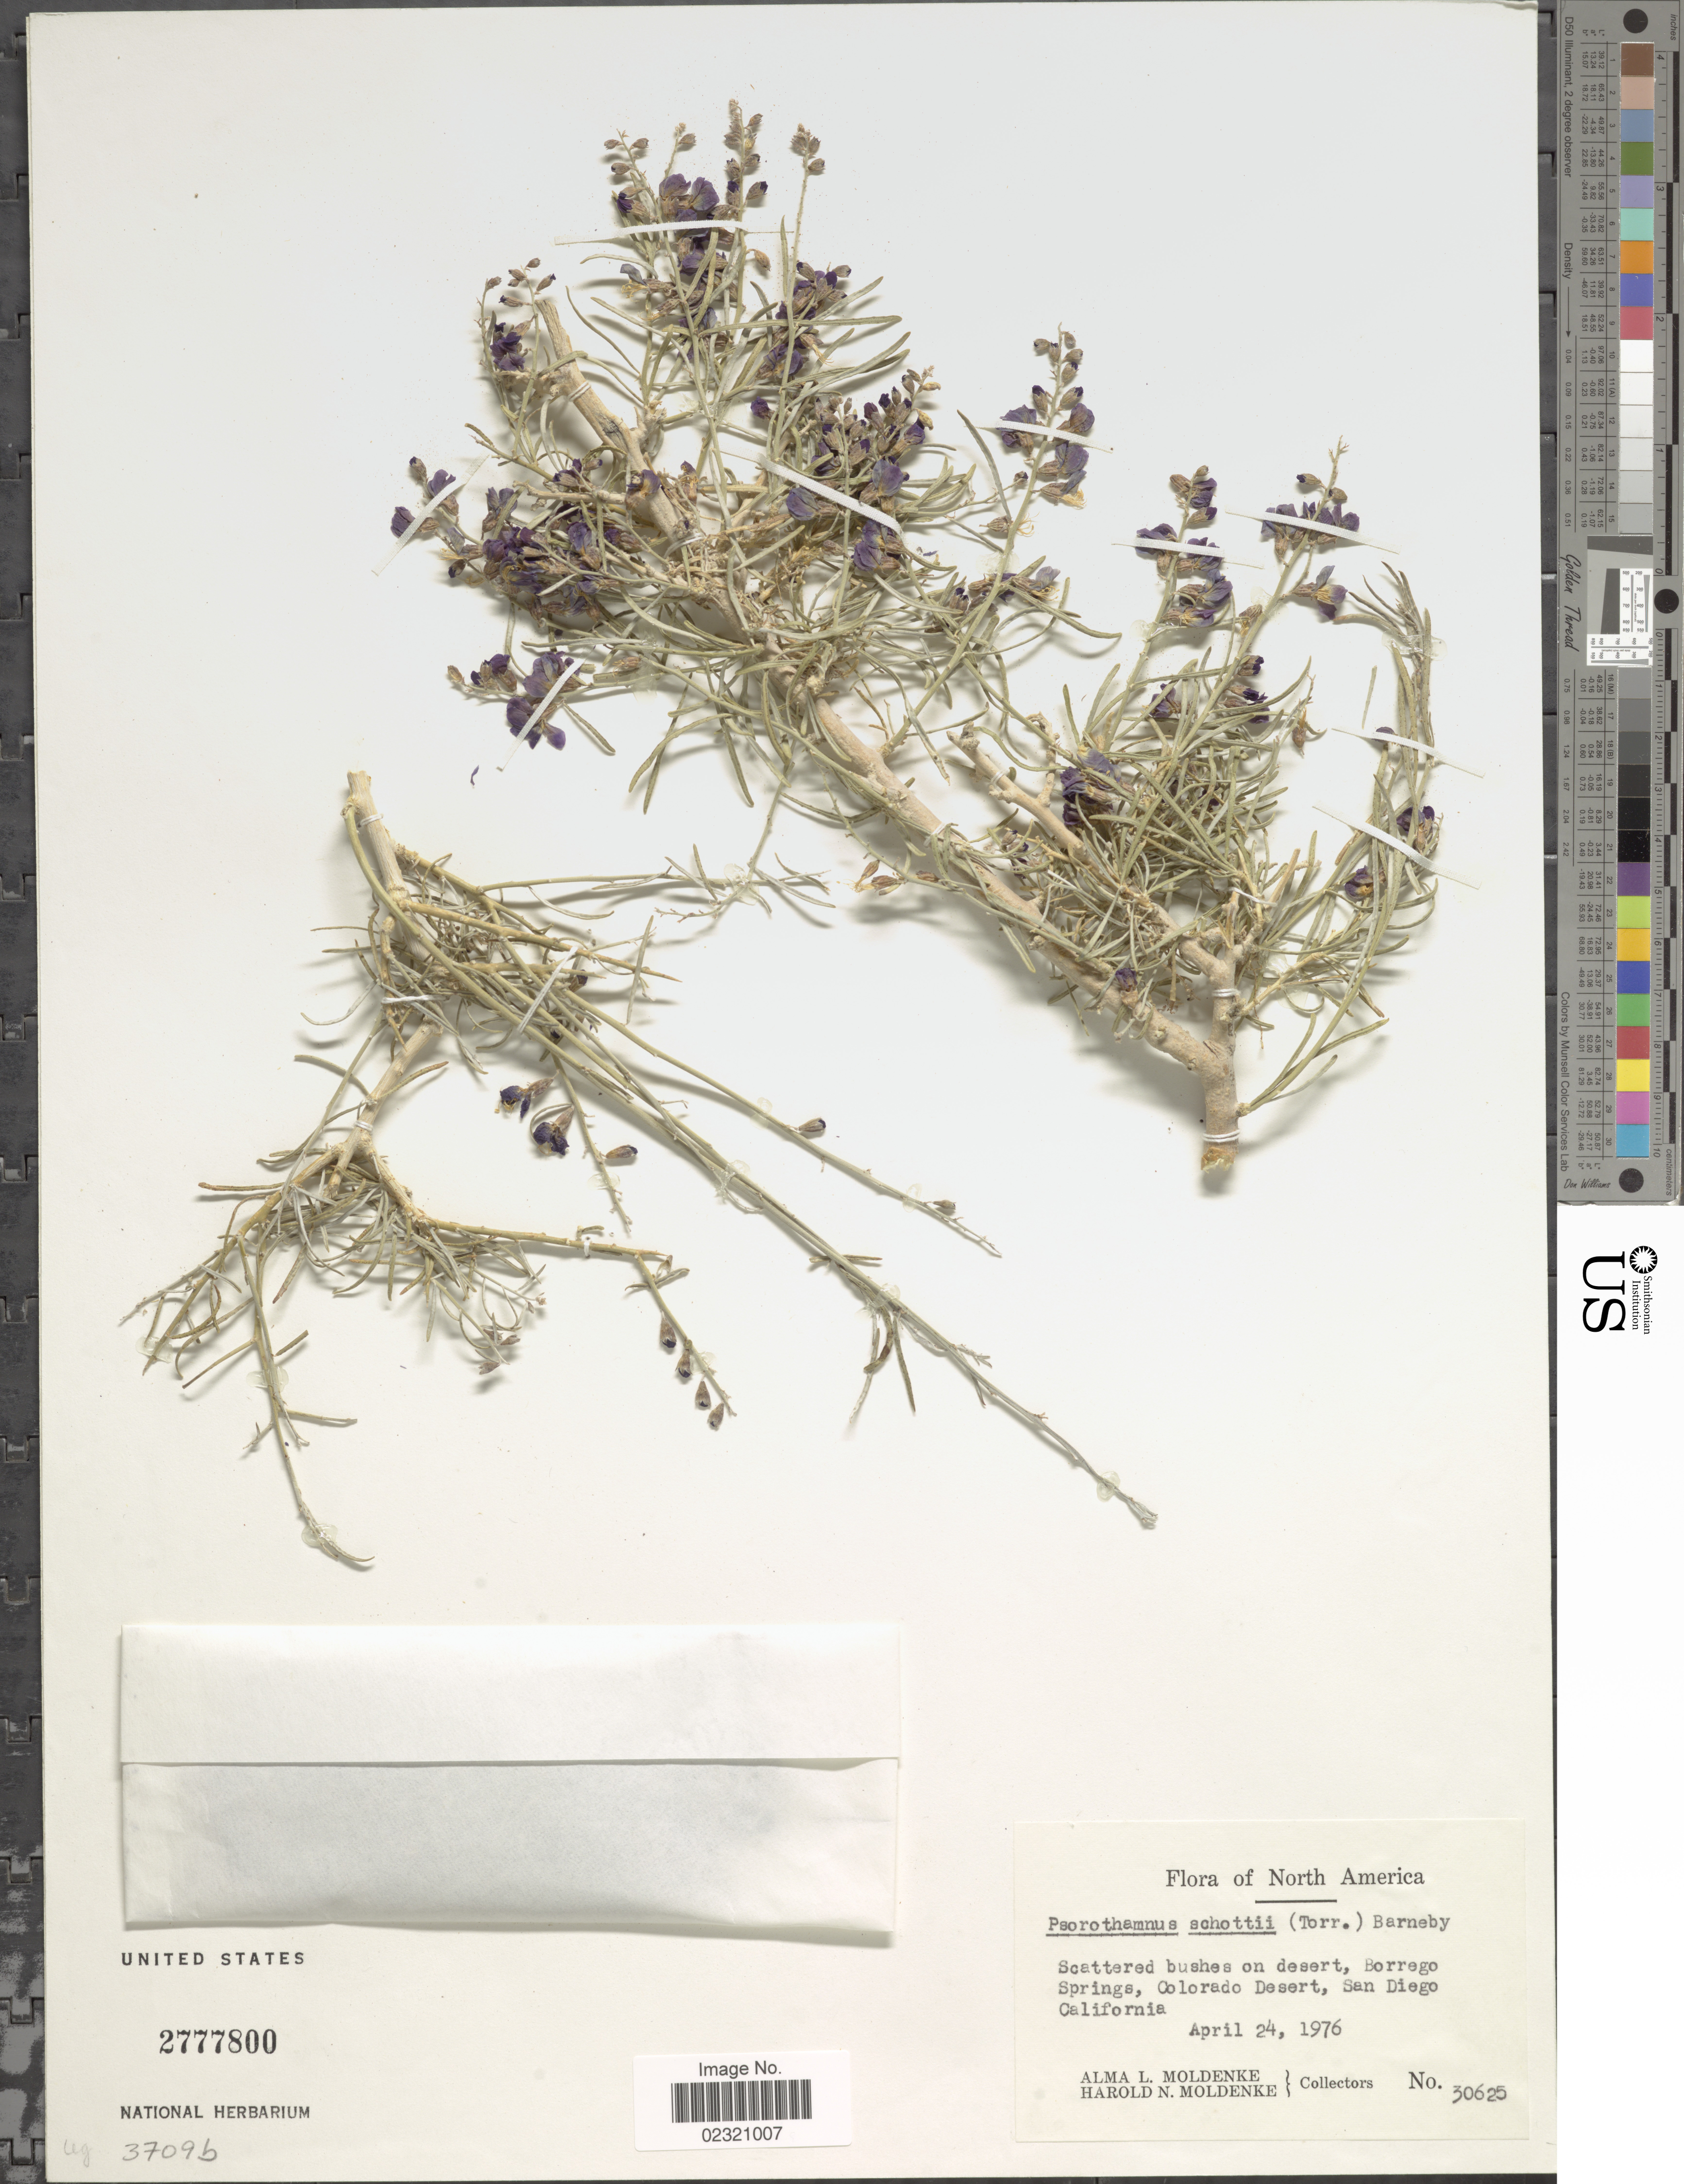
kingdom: Plantae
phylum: Tracheophyta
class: Magnoliopsida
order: Fabales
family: Fabaceae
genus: Psorothamnus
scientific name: Psorothamnus schottii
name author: (Torr.) Barneby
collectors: A. L. Moldenke & H. N. Moldenke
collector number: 30625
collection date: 1976-04-24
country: United States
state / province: California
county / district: San Diego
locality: Borrego Springs, Colorado Desert, San Diego California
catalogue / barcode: US 2777800